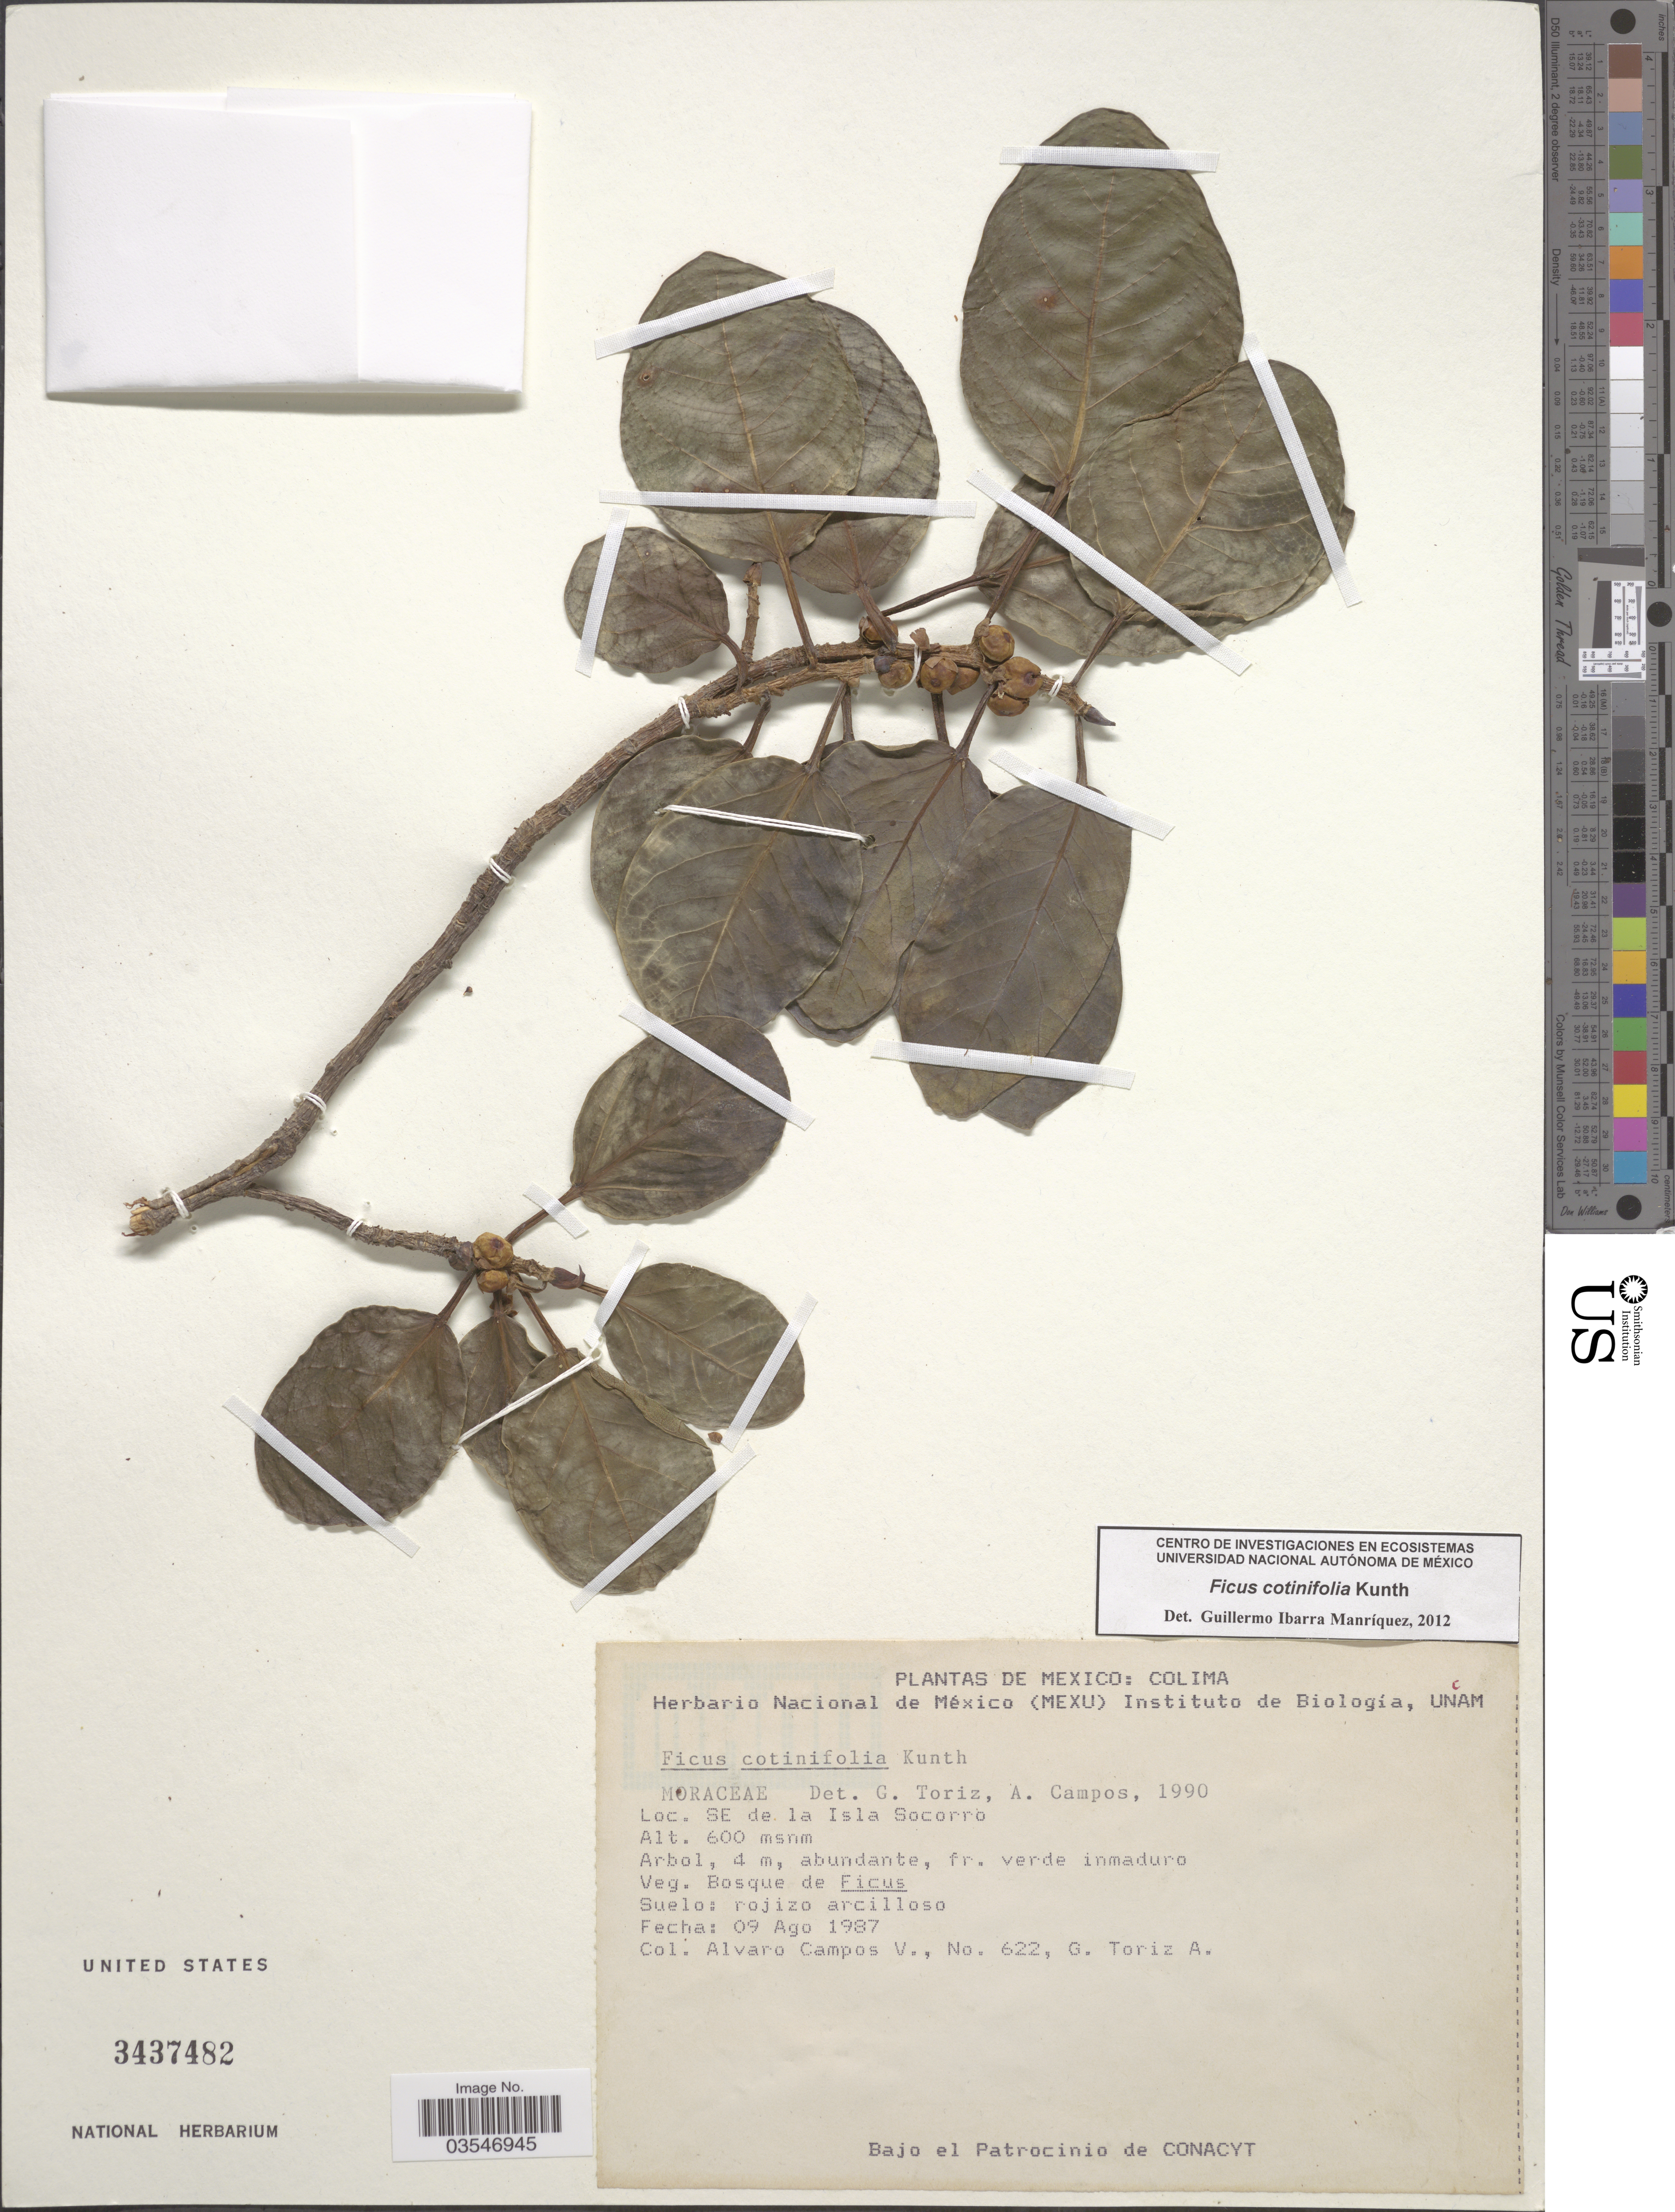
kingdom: Plantae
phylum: Tracheophyta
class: Magnoliopsida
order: Rosales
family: Moraceae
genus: Ficus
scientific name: Ficus cotinifolia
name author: Kunth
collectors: Á. Campos & G. Toriz A.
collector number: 622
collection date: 1987-08-09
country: Mexico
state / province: Colima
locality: SE de la Isla Socorro.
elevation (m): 600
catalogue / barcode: US 3437482